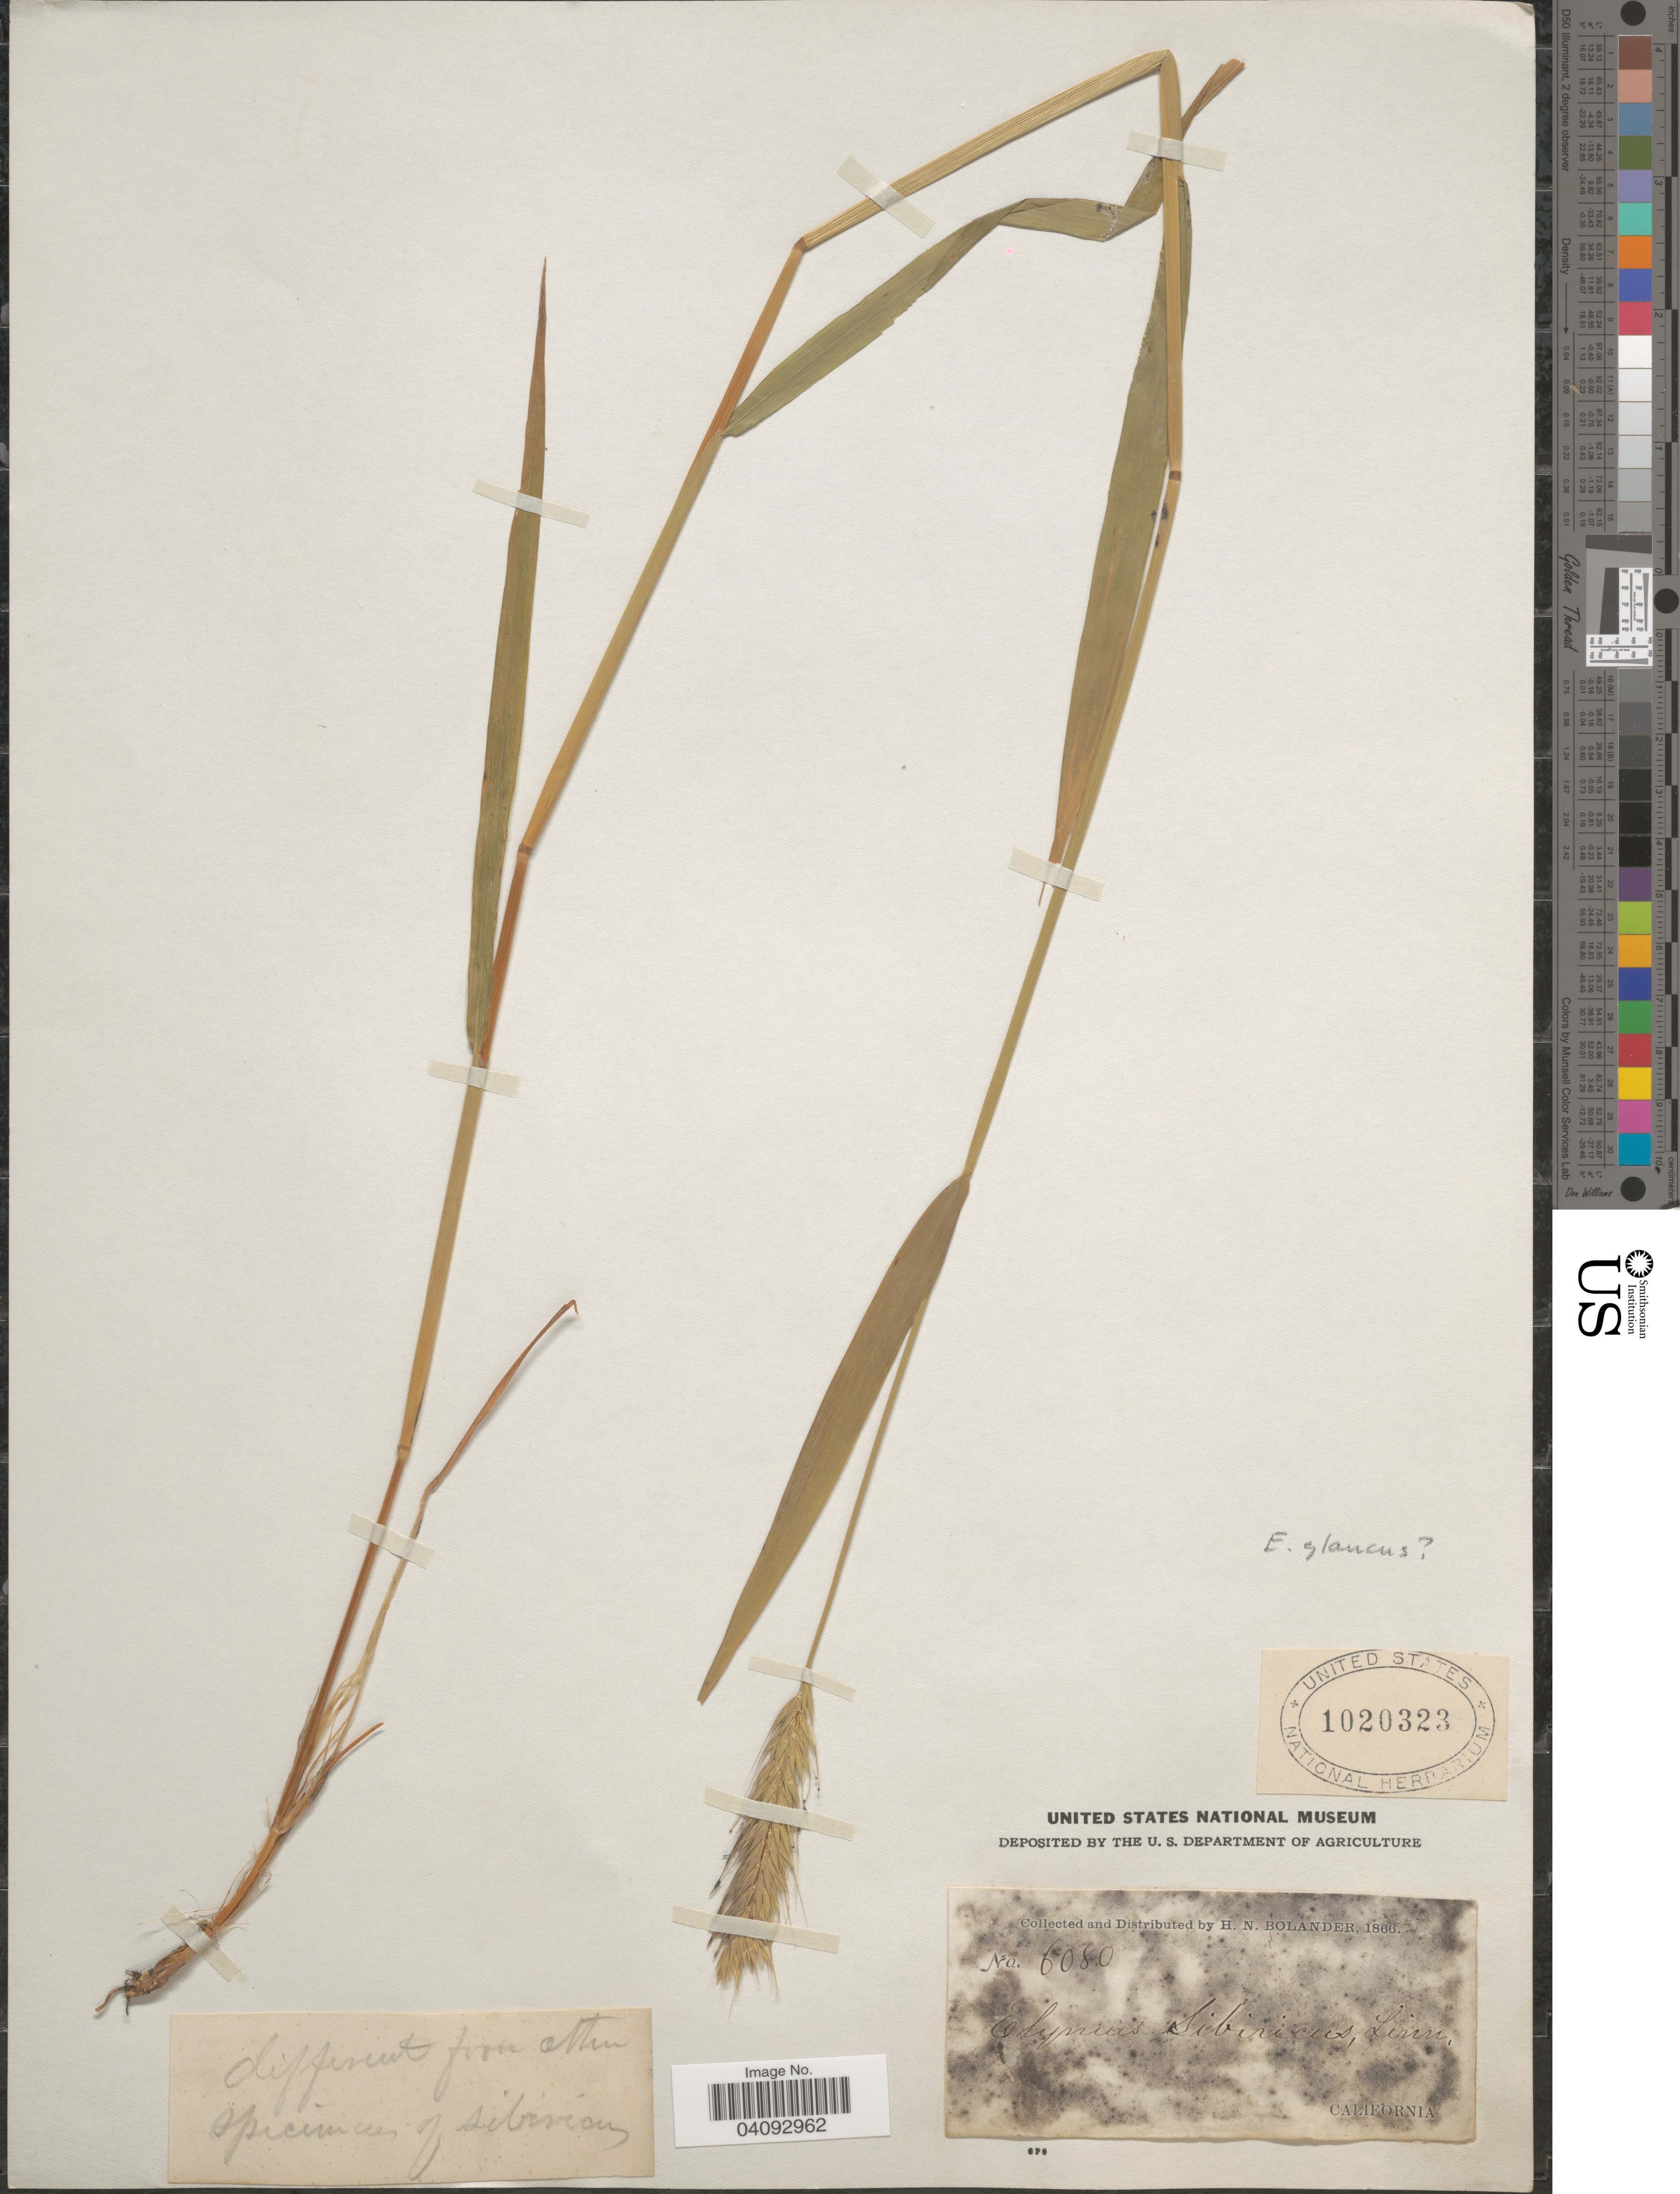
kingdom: Plantae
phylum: Tracheophyta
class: Liliopsida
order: Poales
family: Poaceae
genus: Elymus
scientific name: Elymus glaucus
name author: Buckley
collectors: H. Bolander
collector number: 6080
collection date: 1866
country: United States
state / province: California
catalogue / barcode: US 1020323